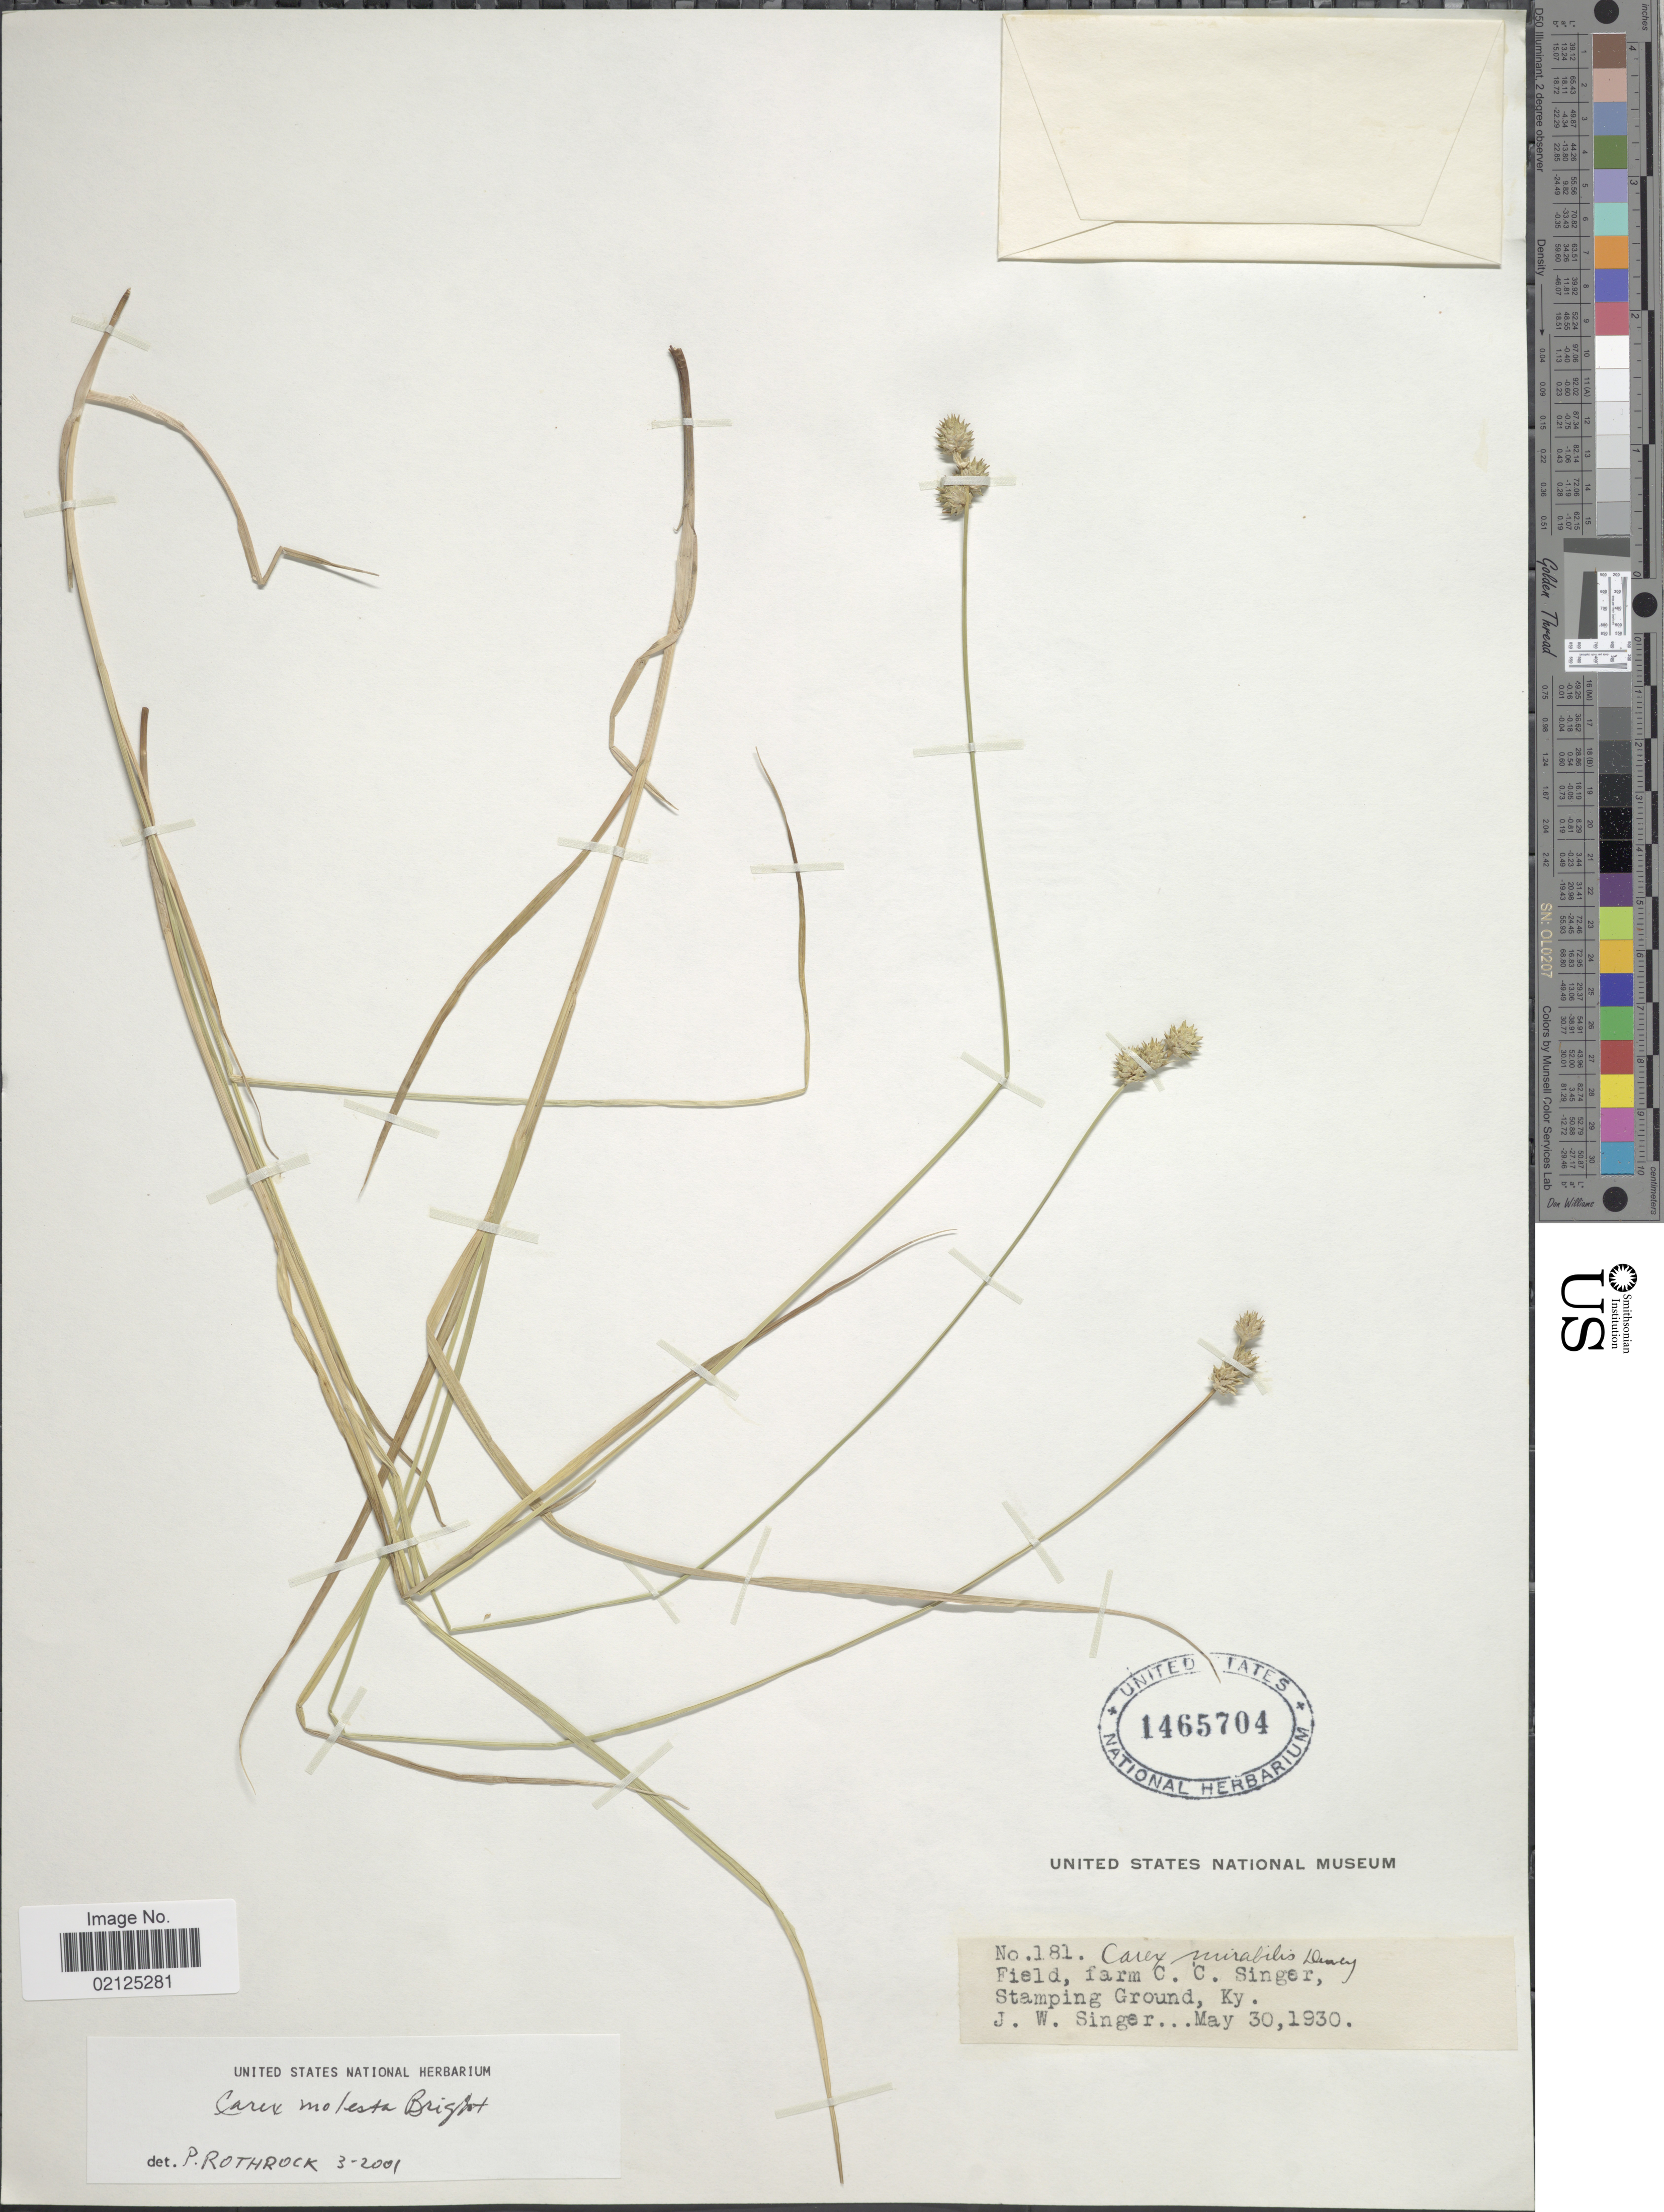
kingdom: Plantae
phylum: Tracheophyta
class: Liliopsida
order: Poales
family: Cyperaceae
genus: Carex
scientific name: Carex molesta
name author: Mack.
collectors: J. EW. Singer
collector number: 181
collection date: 1930-05-30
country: United States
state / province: Kentucky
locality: Field, farm C.C. Singer, Stamping Ground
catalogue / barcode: US 1465704